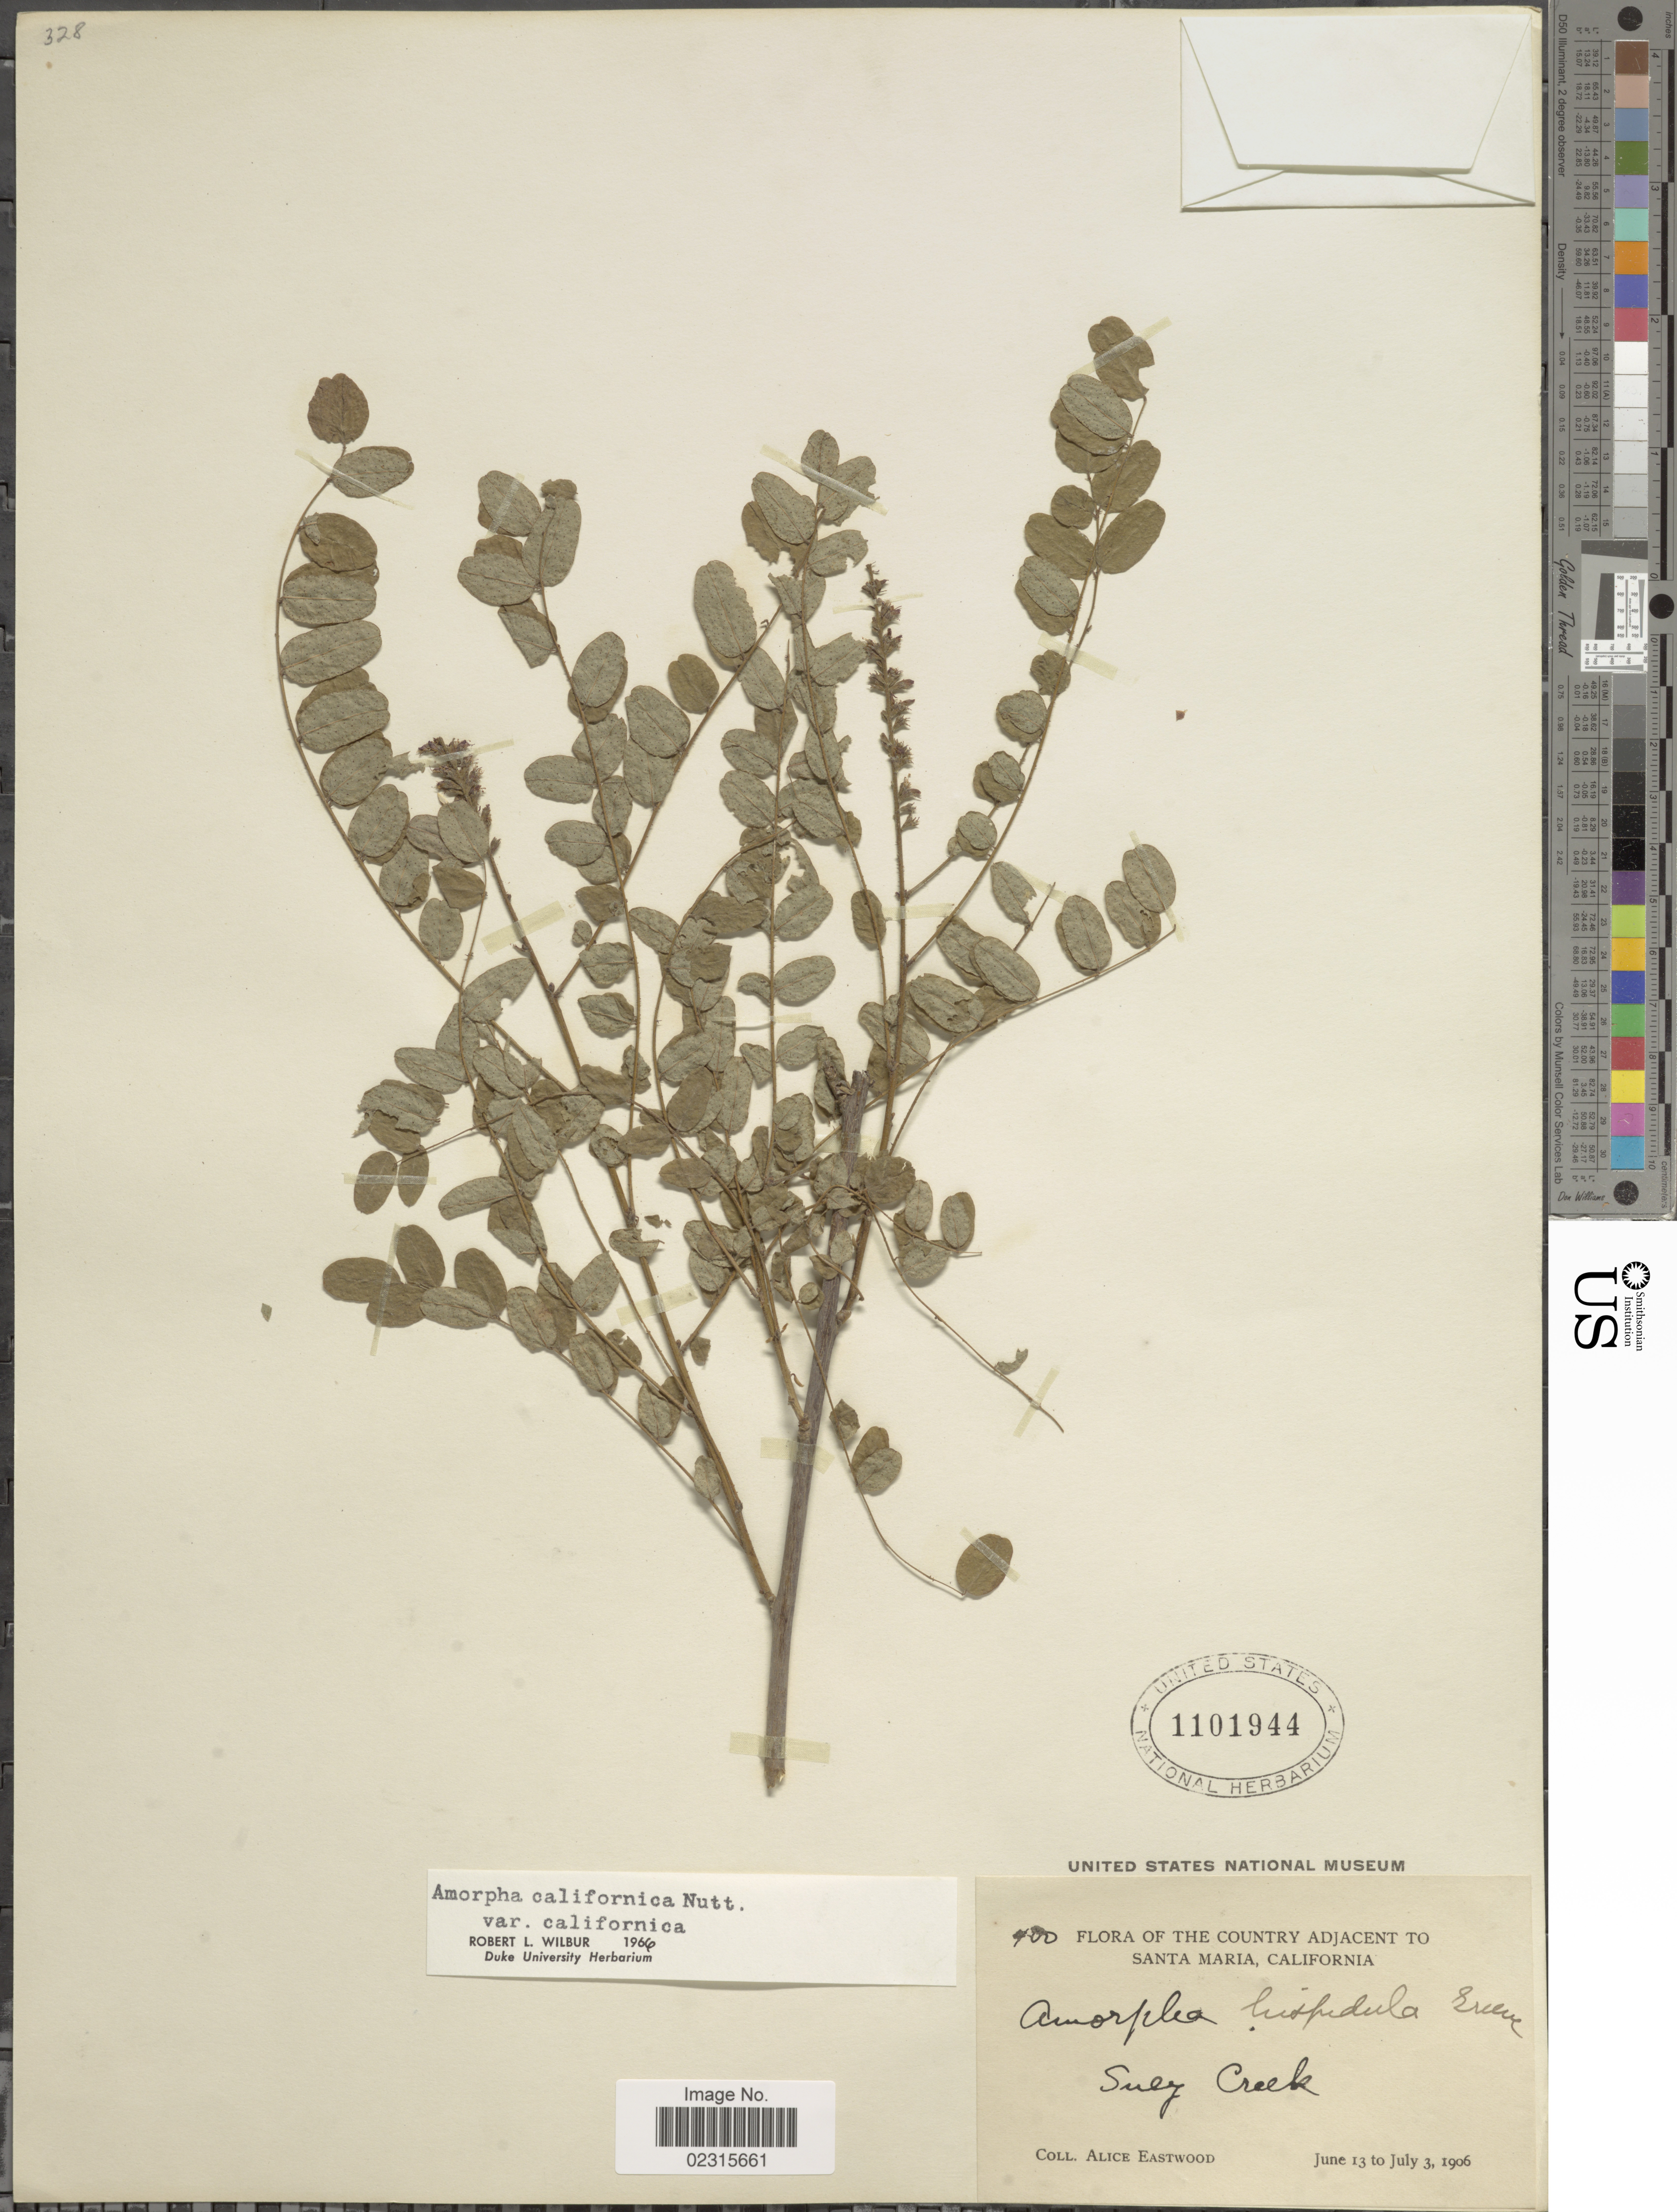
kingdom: Plantae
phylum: Tracheophyta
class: Magnoliopsida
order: Fabales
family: Fabaceae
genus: Amorpha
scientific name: Amorpha californica var. californica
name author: Nutt.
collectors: A. Eastwood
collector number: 400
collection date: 1906-06-13/1906-07-03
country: United States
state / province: California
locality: The Country Adjacent to Santa Maria, California, Suej Creek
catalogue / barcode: US 1101944